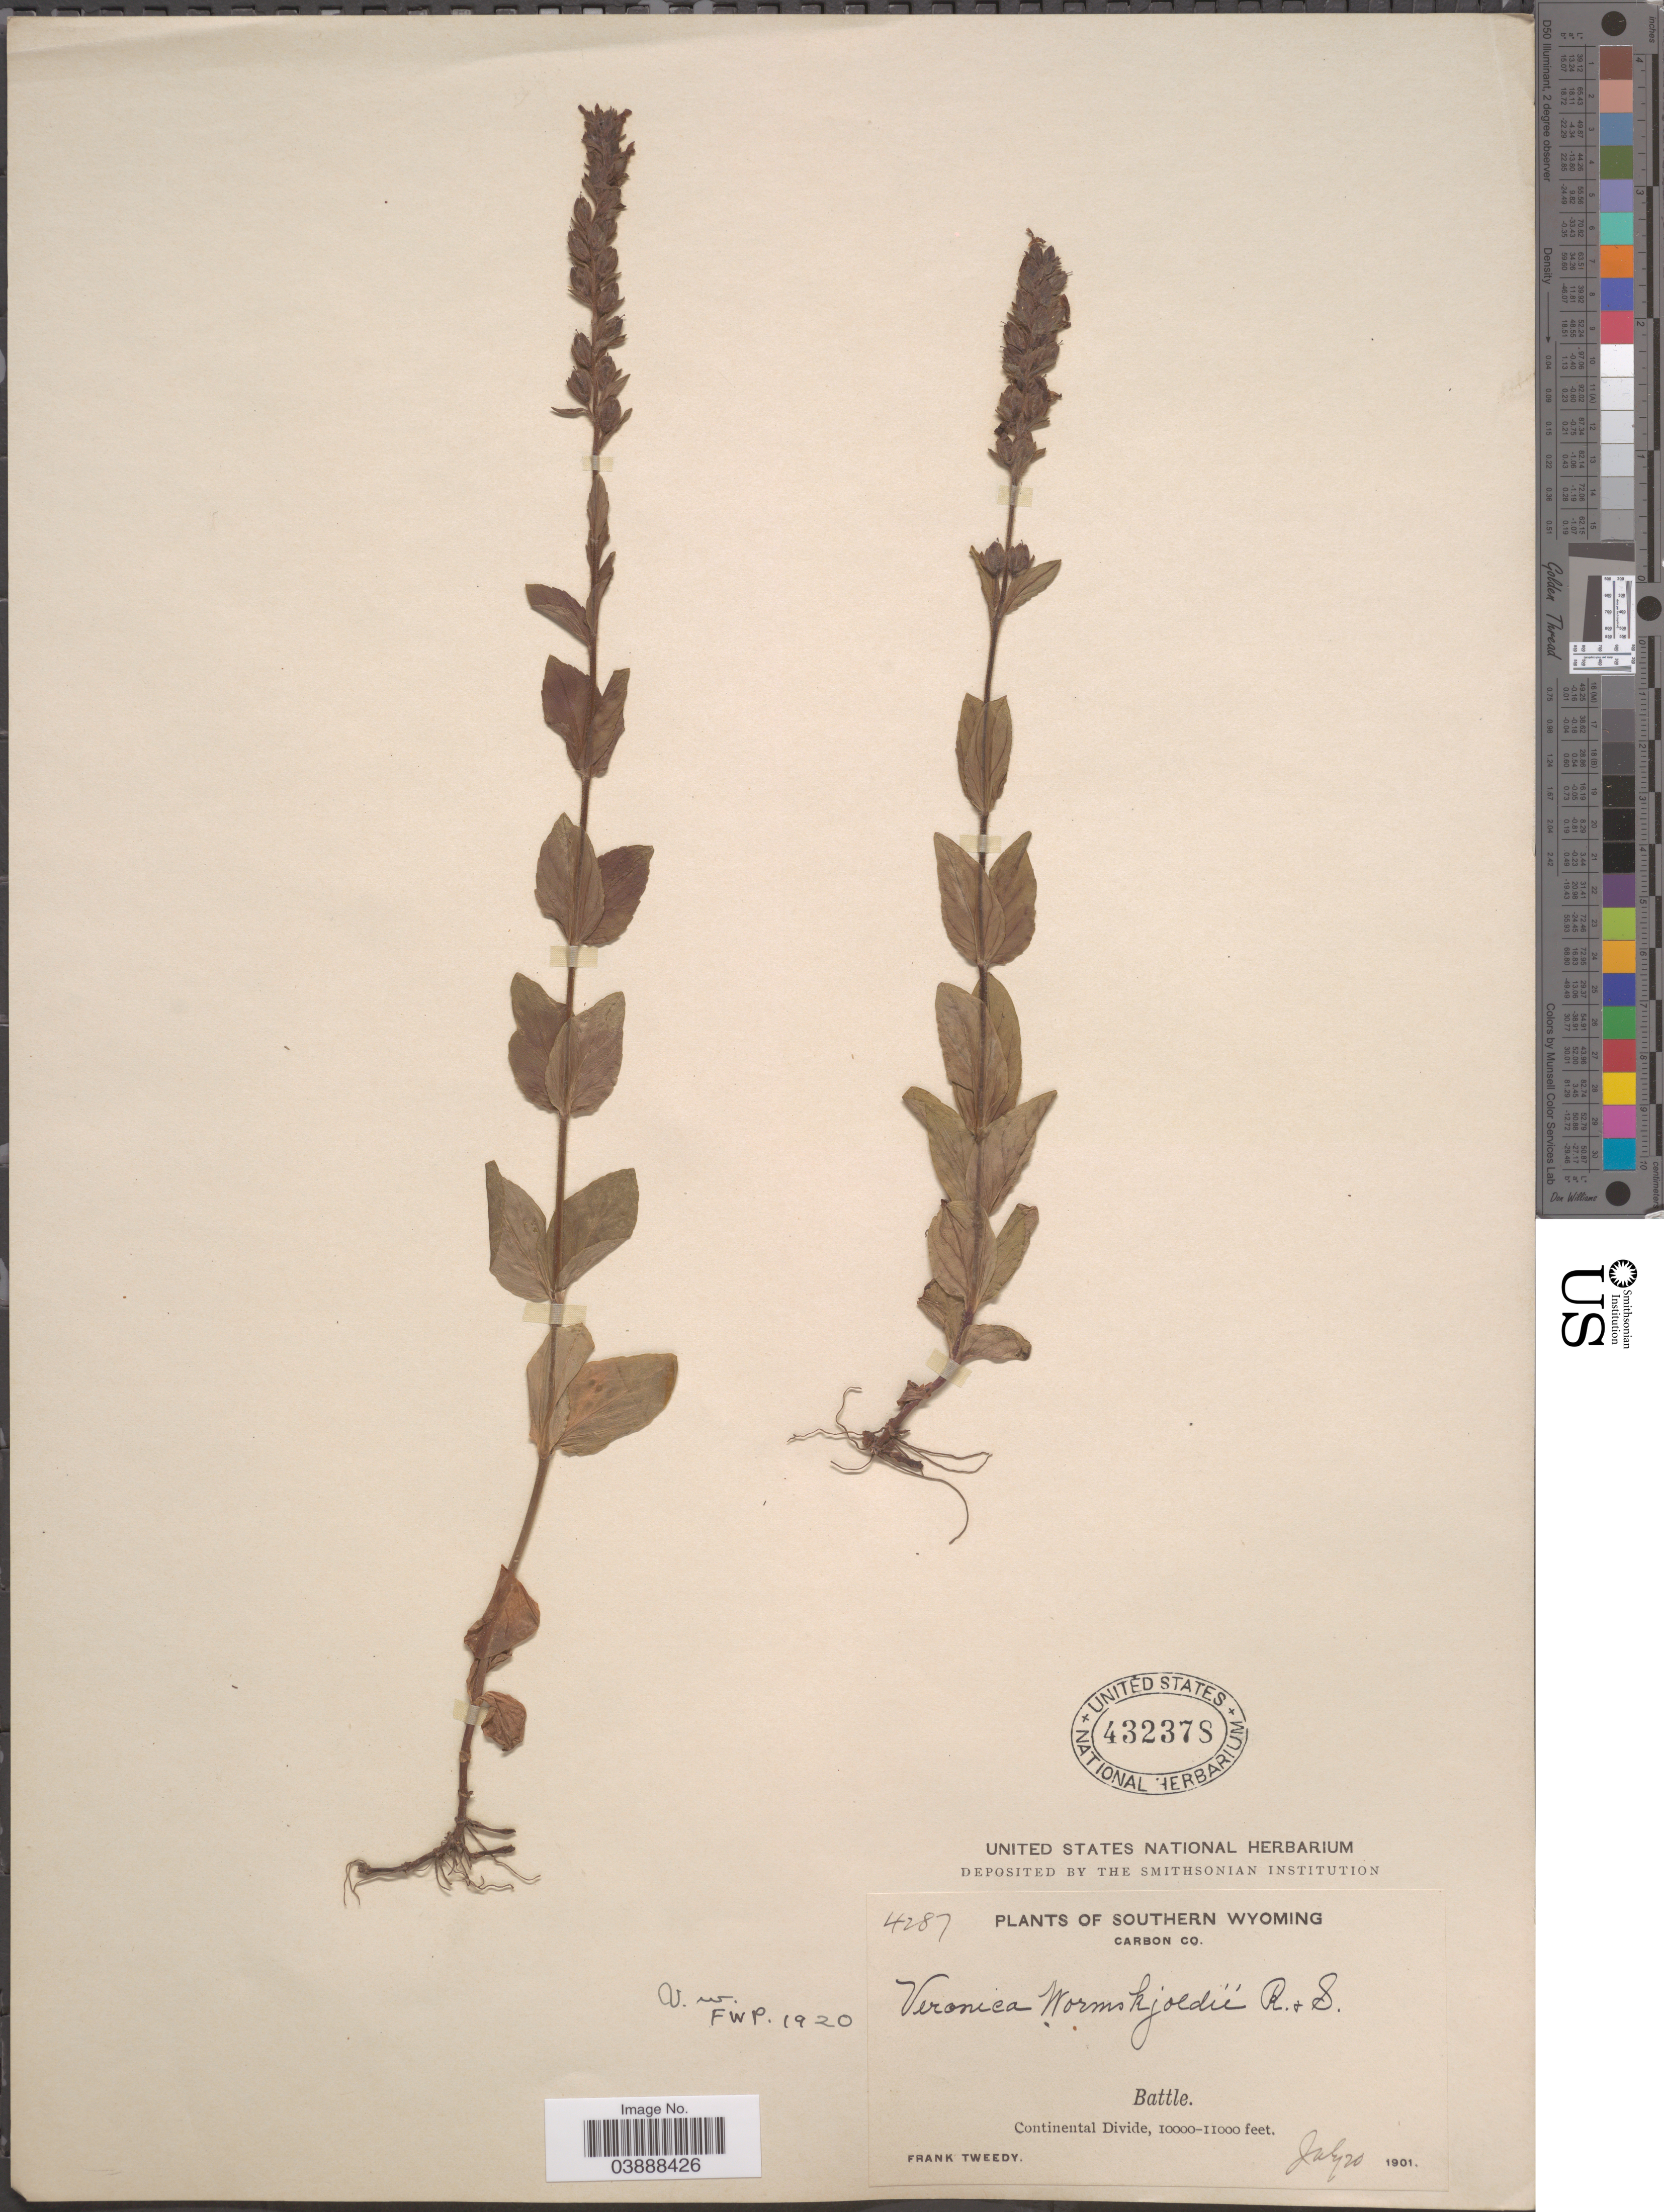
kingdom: Plantae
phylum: Tracheophyta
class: Magnoliopsida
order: Lamiales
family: Plantaginaceae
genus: Veronica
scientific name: Veronica wormskjoldii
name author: Roem. & Schult.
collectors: F. Tweedy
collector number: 4287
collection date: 1901-07-20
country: United States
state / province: Wyoming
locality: Southern Wyoming. Carbon Co. Battle. Continental Divide.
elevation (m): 3048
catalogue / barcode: US 432378